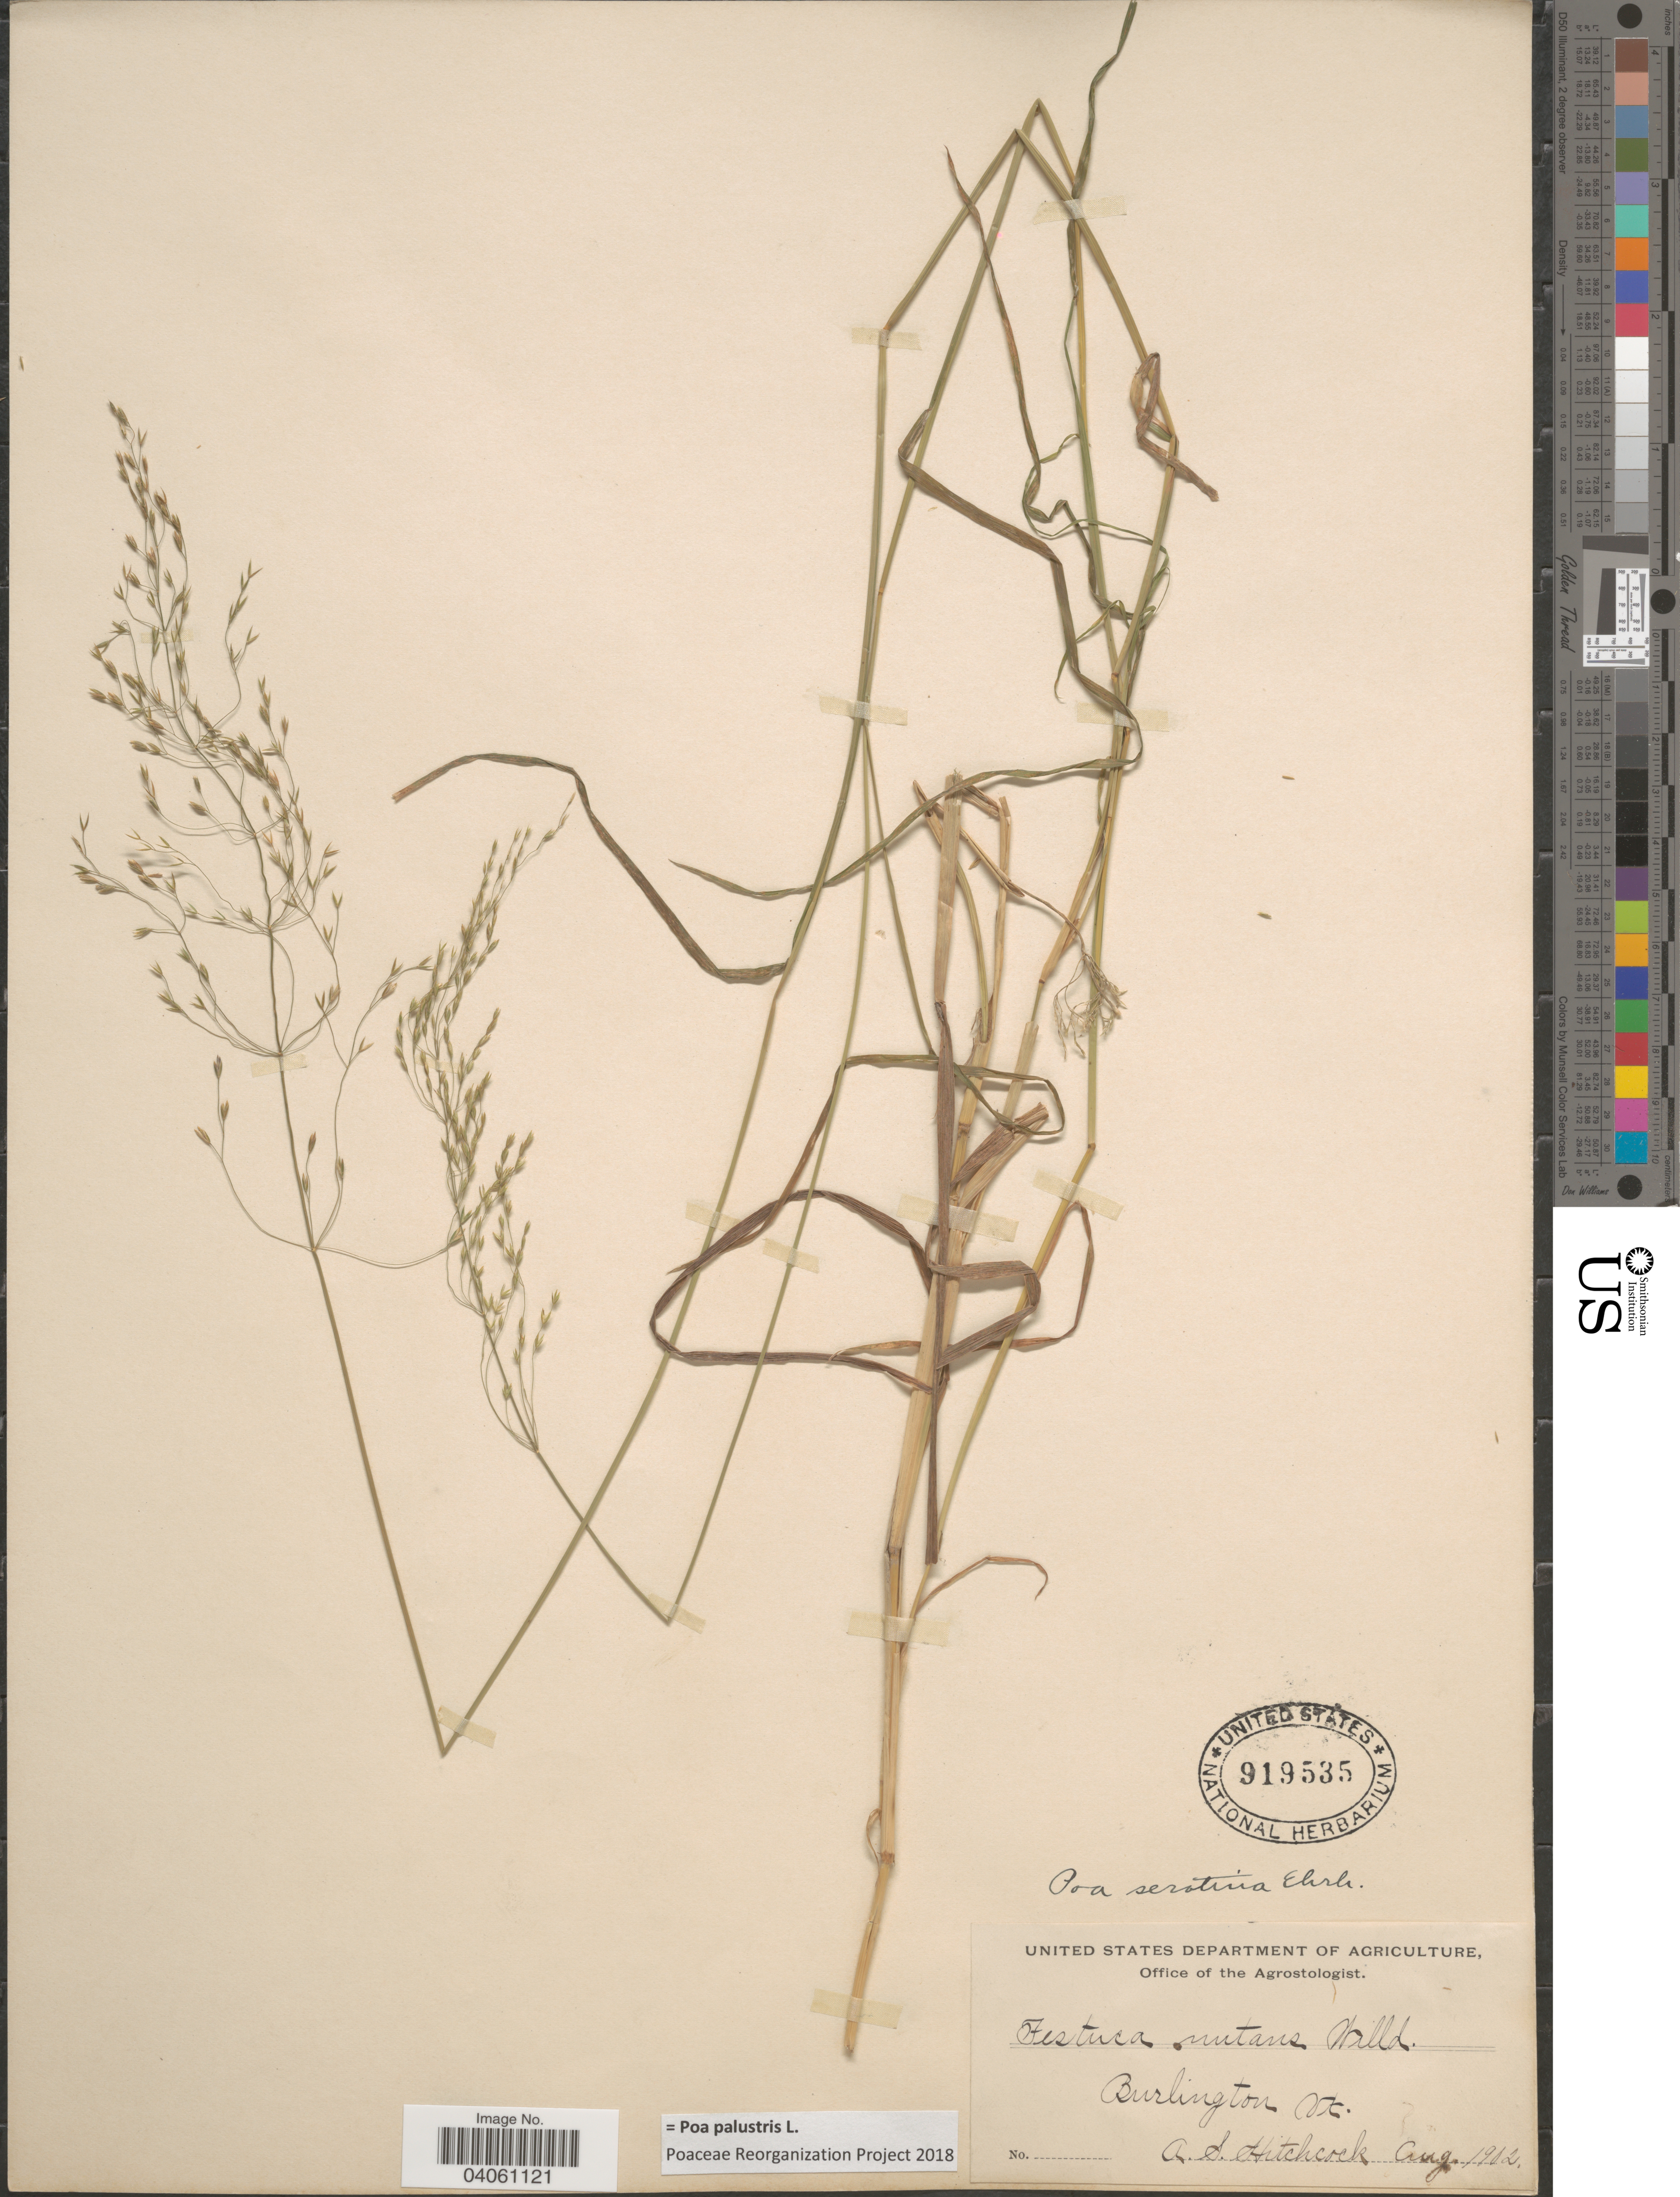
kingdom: Plantae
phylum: Tracheophyta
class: Liliopsida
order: Poales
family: Poaceae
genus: Poa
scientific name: Poa palustris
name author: L.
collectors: A. S. Hitchcock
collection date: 1902-08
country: United States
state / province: Vermont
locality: Burlington.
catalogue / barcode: US 919535